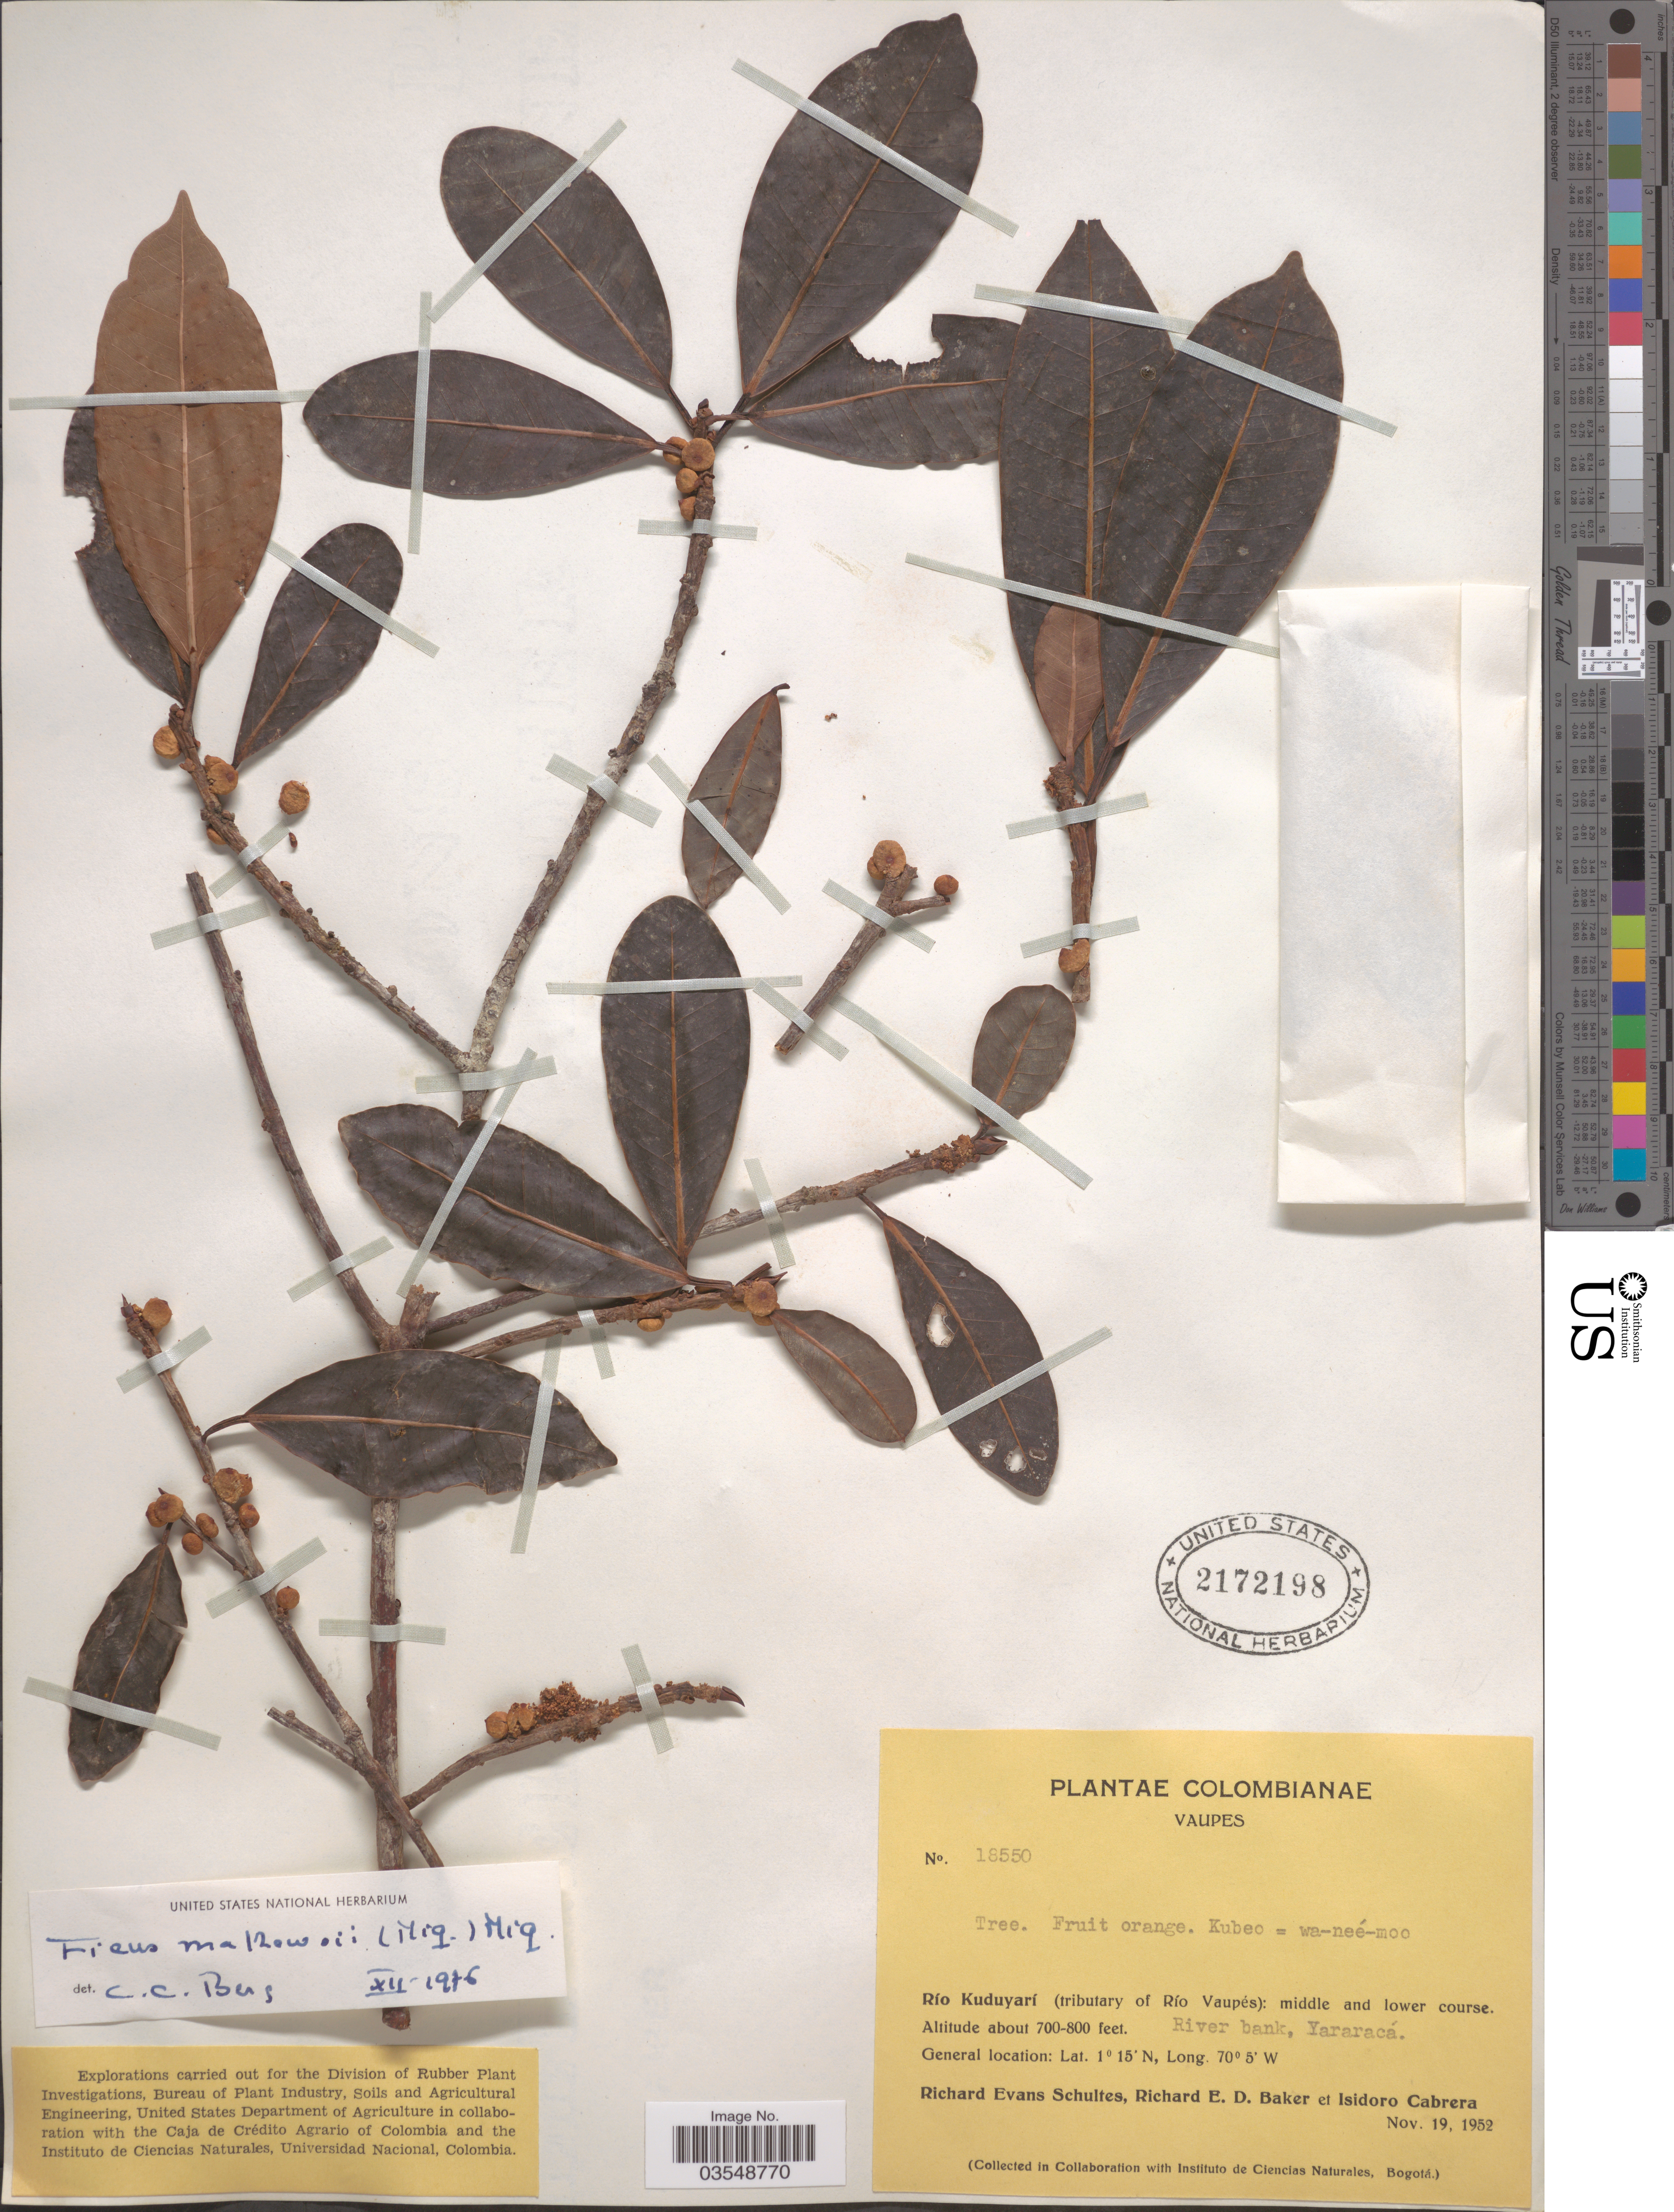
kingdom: Plantae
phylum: Tracheophyta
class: Magnoliopsida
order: Rosales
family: Moraceae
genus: Ficus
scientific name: Ficus mathewsii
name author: (Miq.) Miq.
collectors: R. E. Schultes, R. E. D. Baker & I. Cabrera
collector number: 18550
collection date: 1952-11-19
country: Colombia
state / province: Vaupés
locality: Río Kuduyarí (tributary of Río Vaupés): middle and lower course.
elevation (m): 213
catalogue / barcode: US 2172198